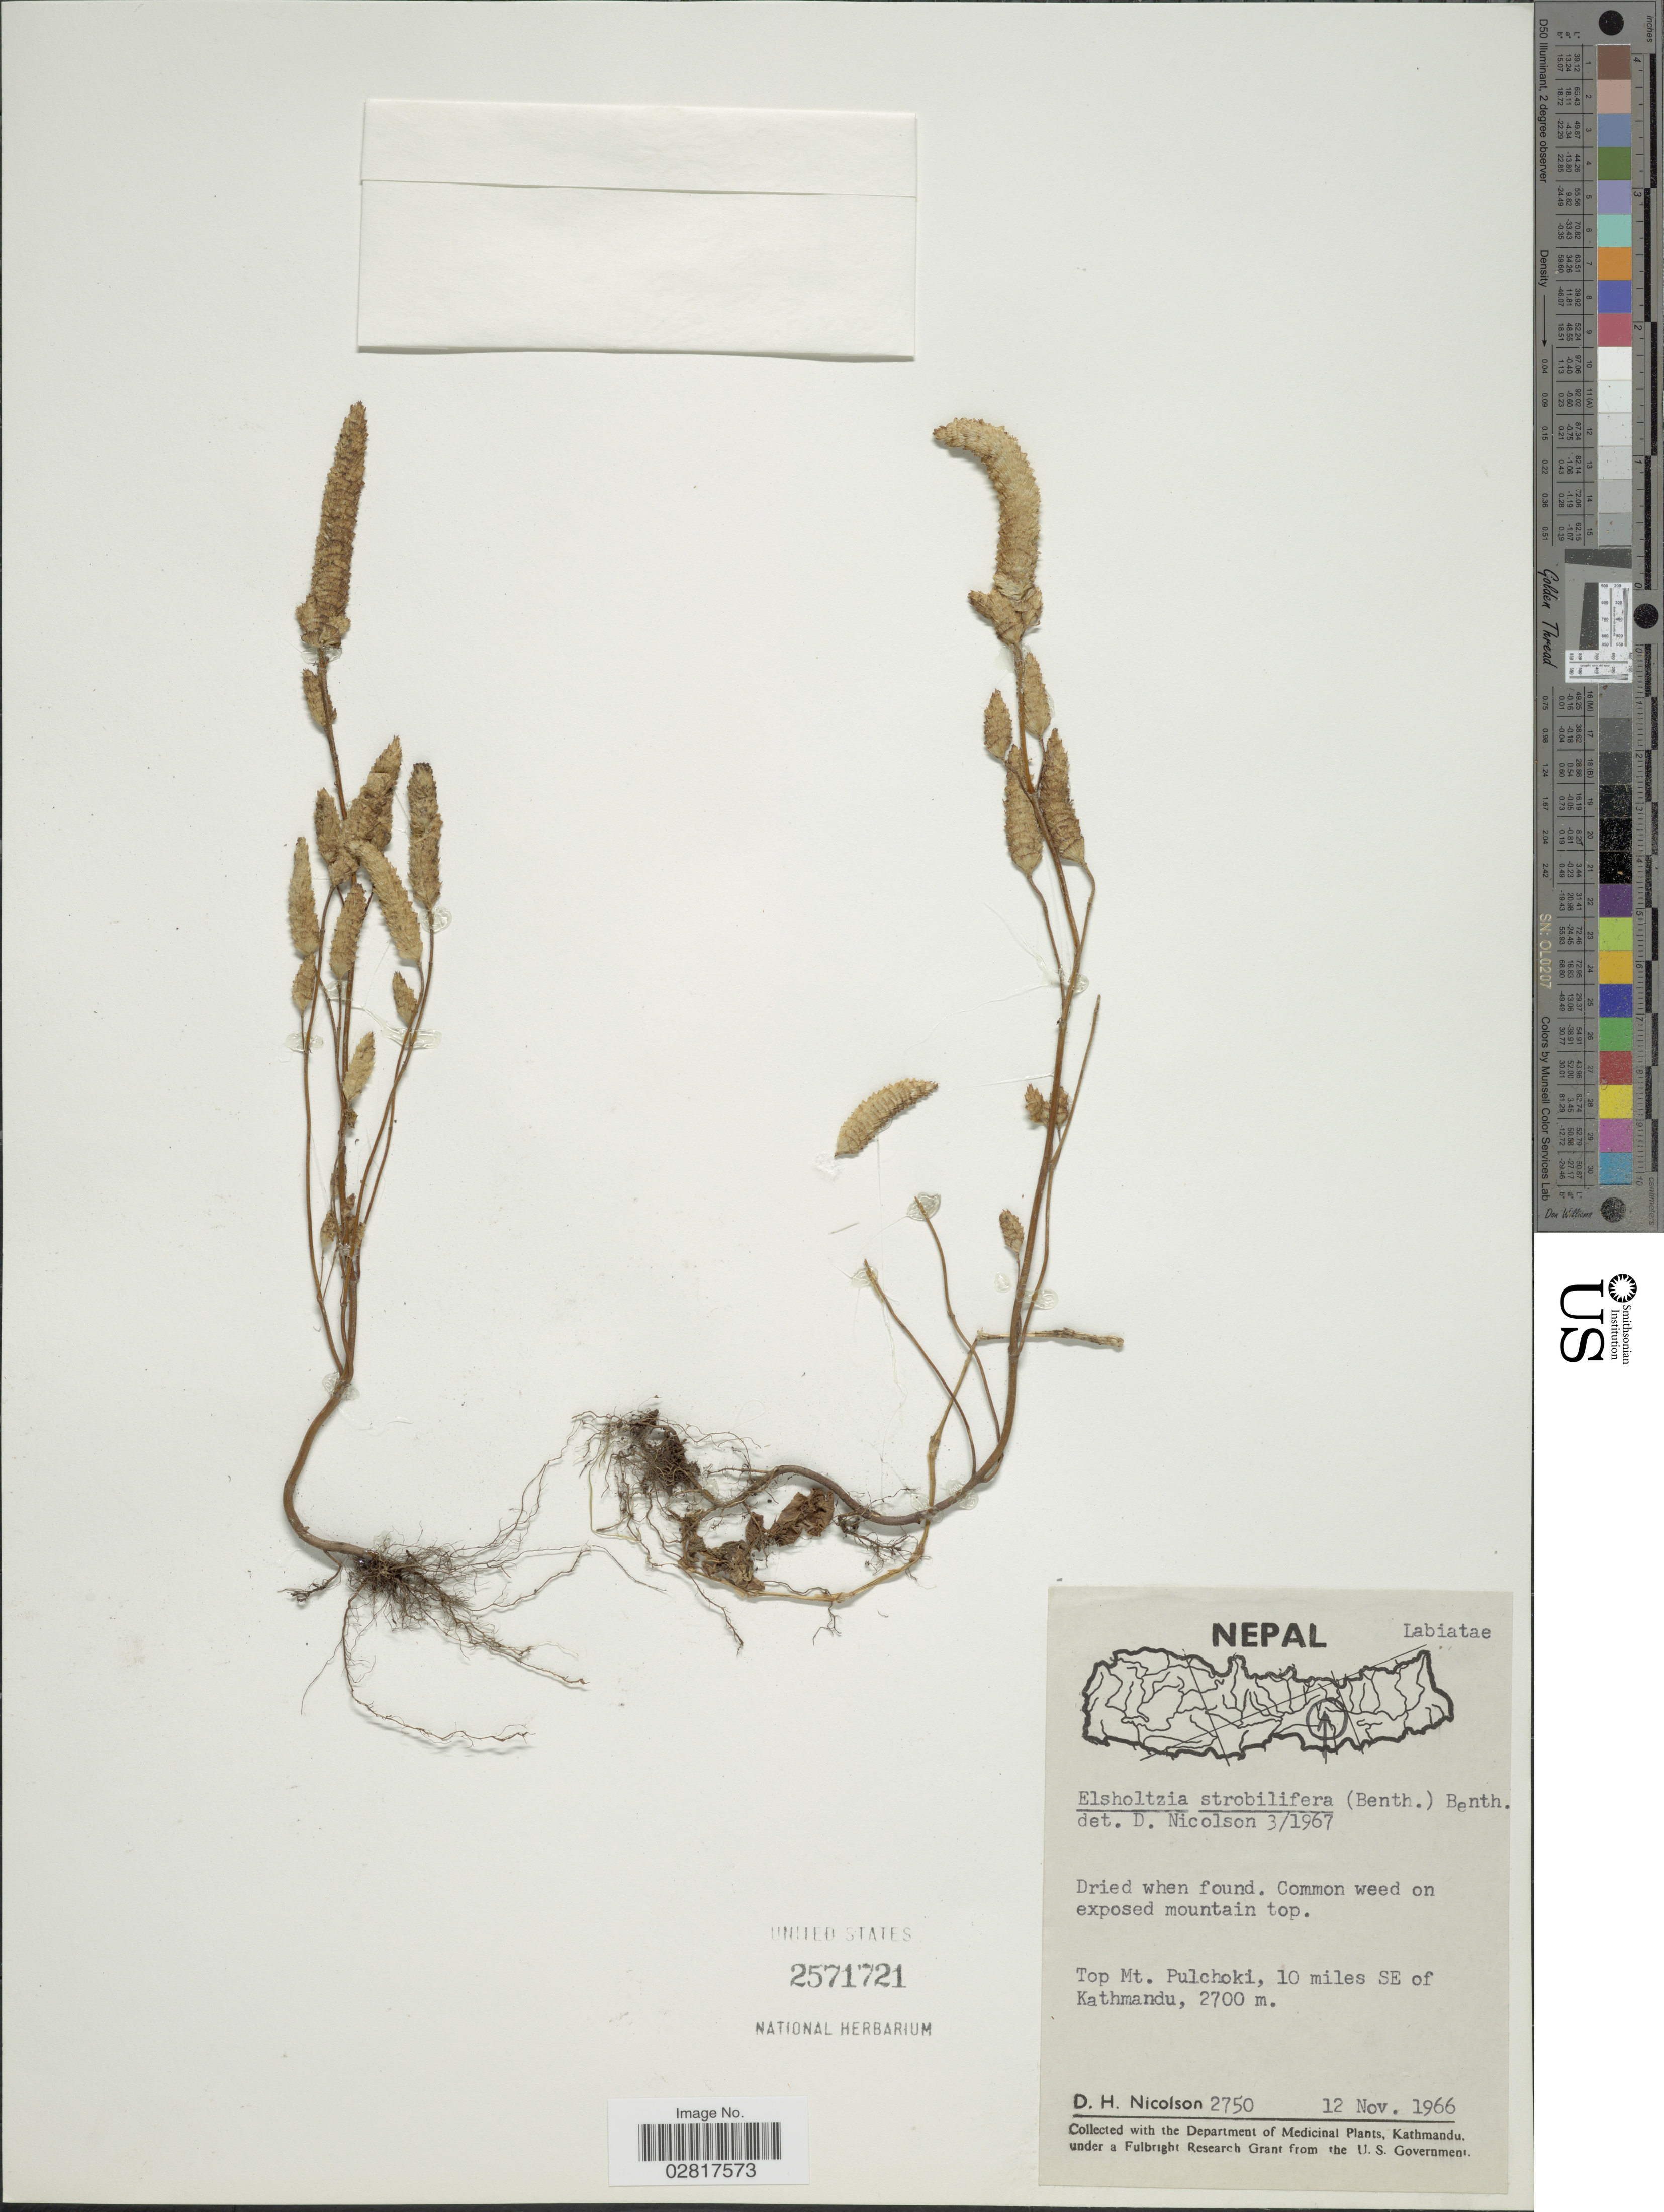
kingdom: Plantae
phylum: Tracheophyta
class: Magnoliopsida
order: Lamiales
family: Lamiaceae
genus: Elsholtzia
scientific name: Elsholtzia strobilifera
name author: (Benth.) Benth.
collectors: D. H. Nicolson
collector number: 2750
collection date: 1966-11-12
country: Nepal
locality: Top Mt. Pulchoki, 10 miles SE of Kathmandu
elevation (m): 2700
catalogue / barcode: US 2571721